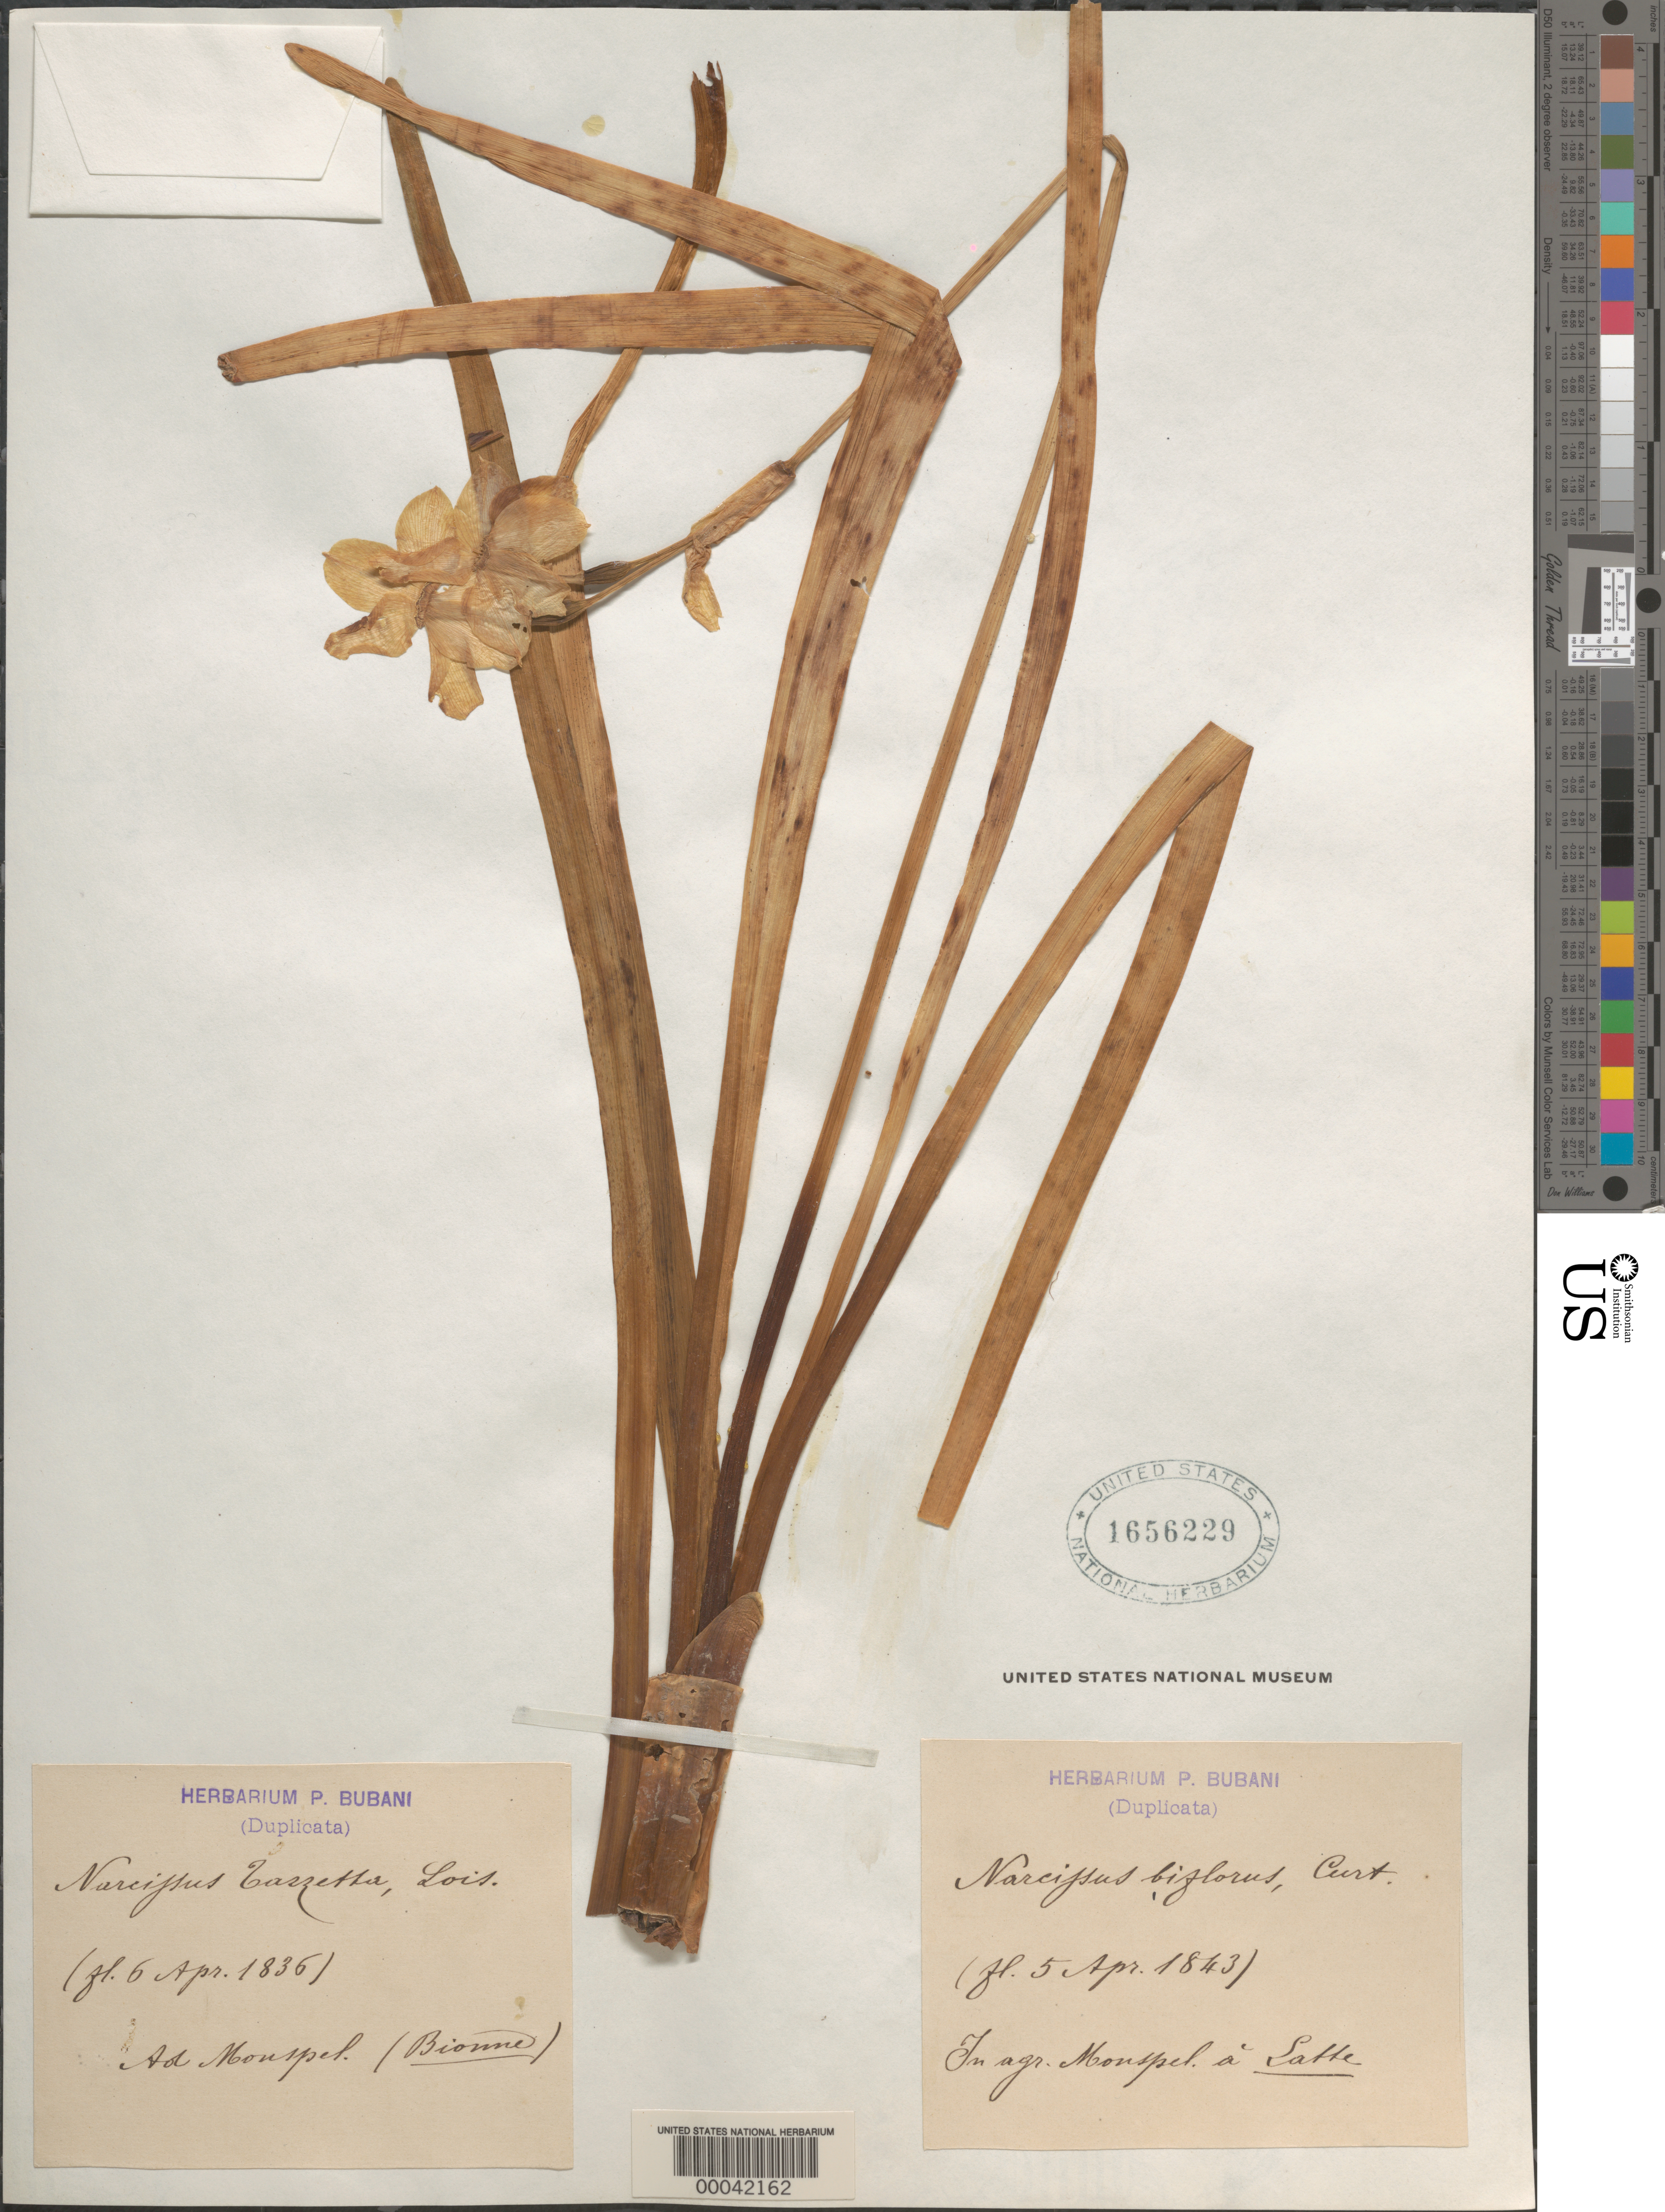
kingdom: Plantae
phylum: Tracheophyta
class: Liliopsida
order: Asparagales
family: Amaryllidaceae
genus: Narcissus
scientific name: Narcissus biflorus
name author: Curtis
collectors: ex herb. P. Bubani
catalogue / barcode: US 1656229